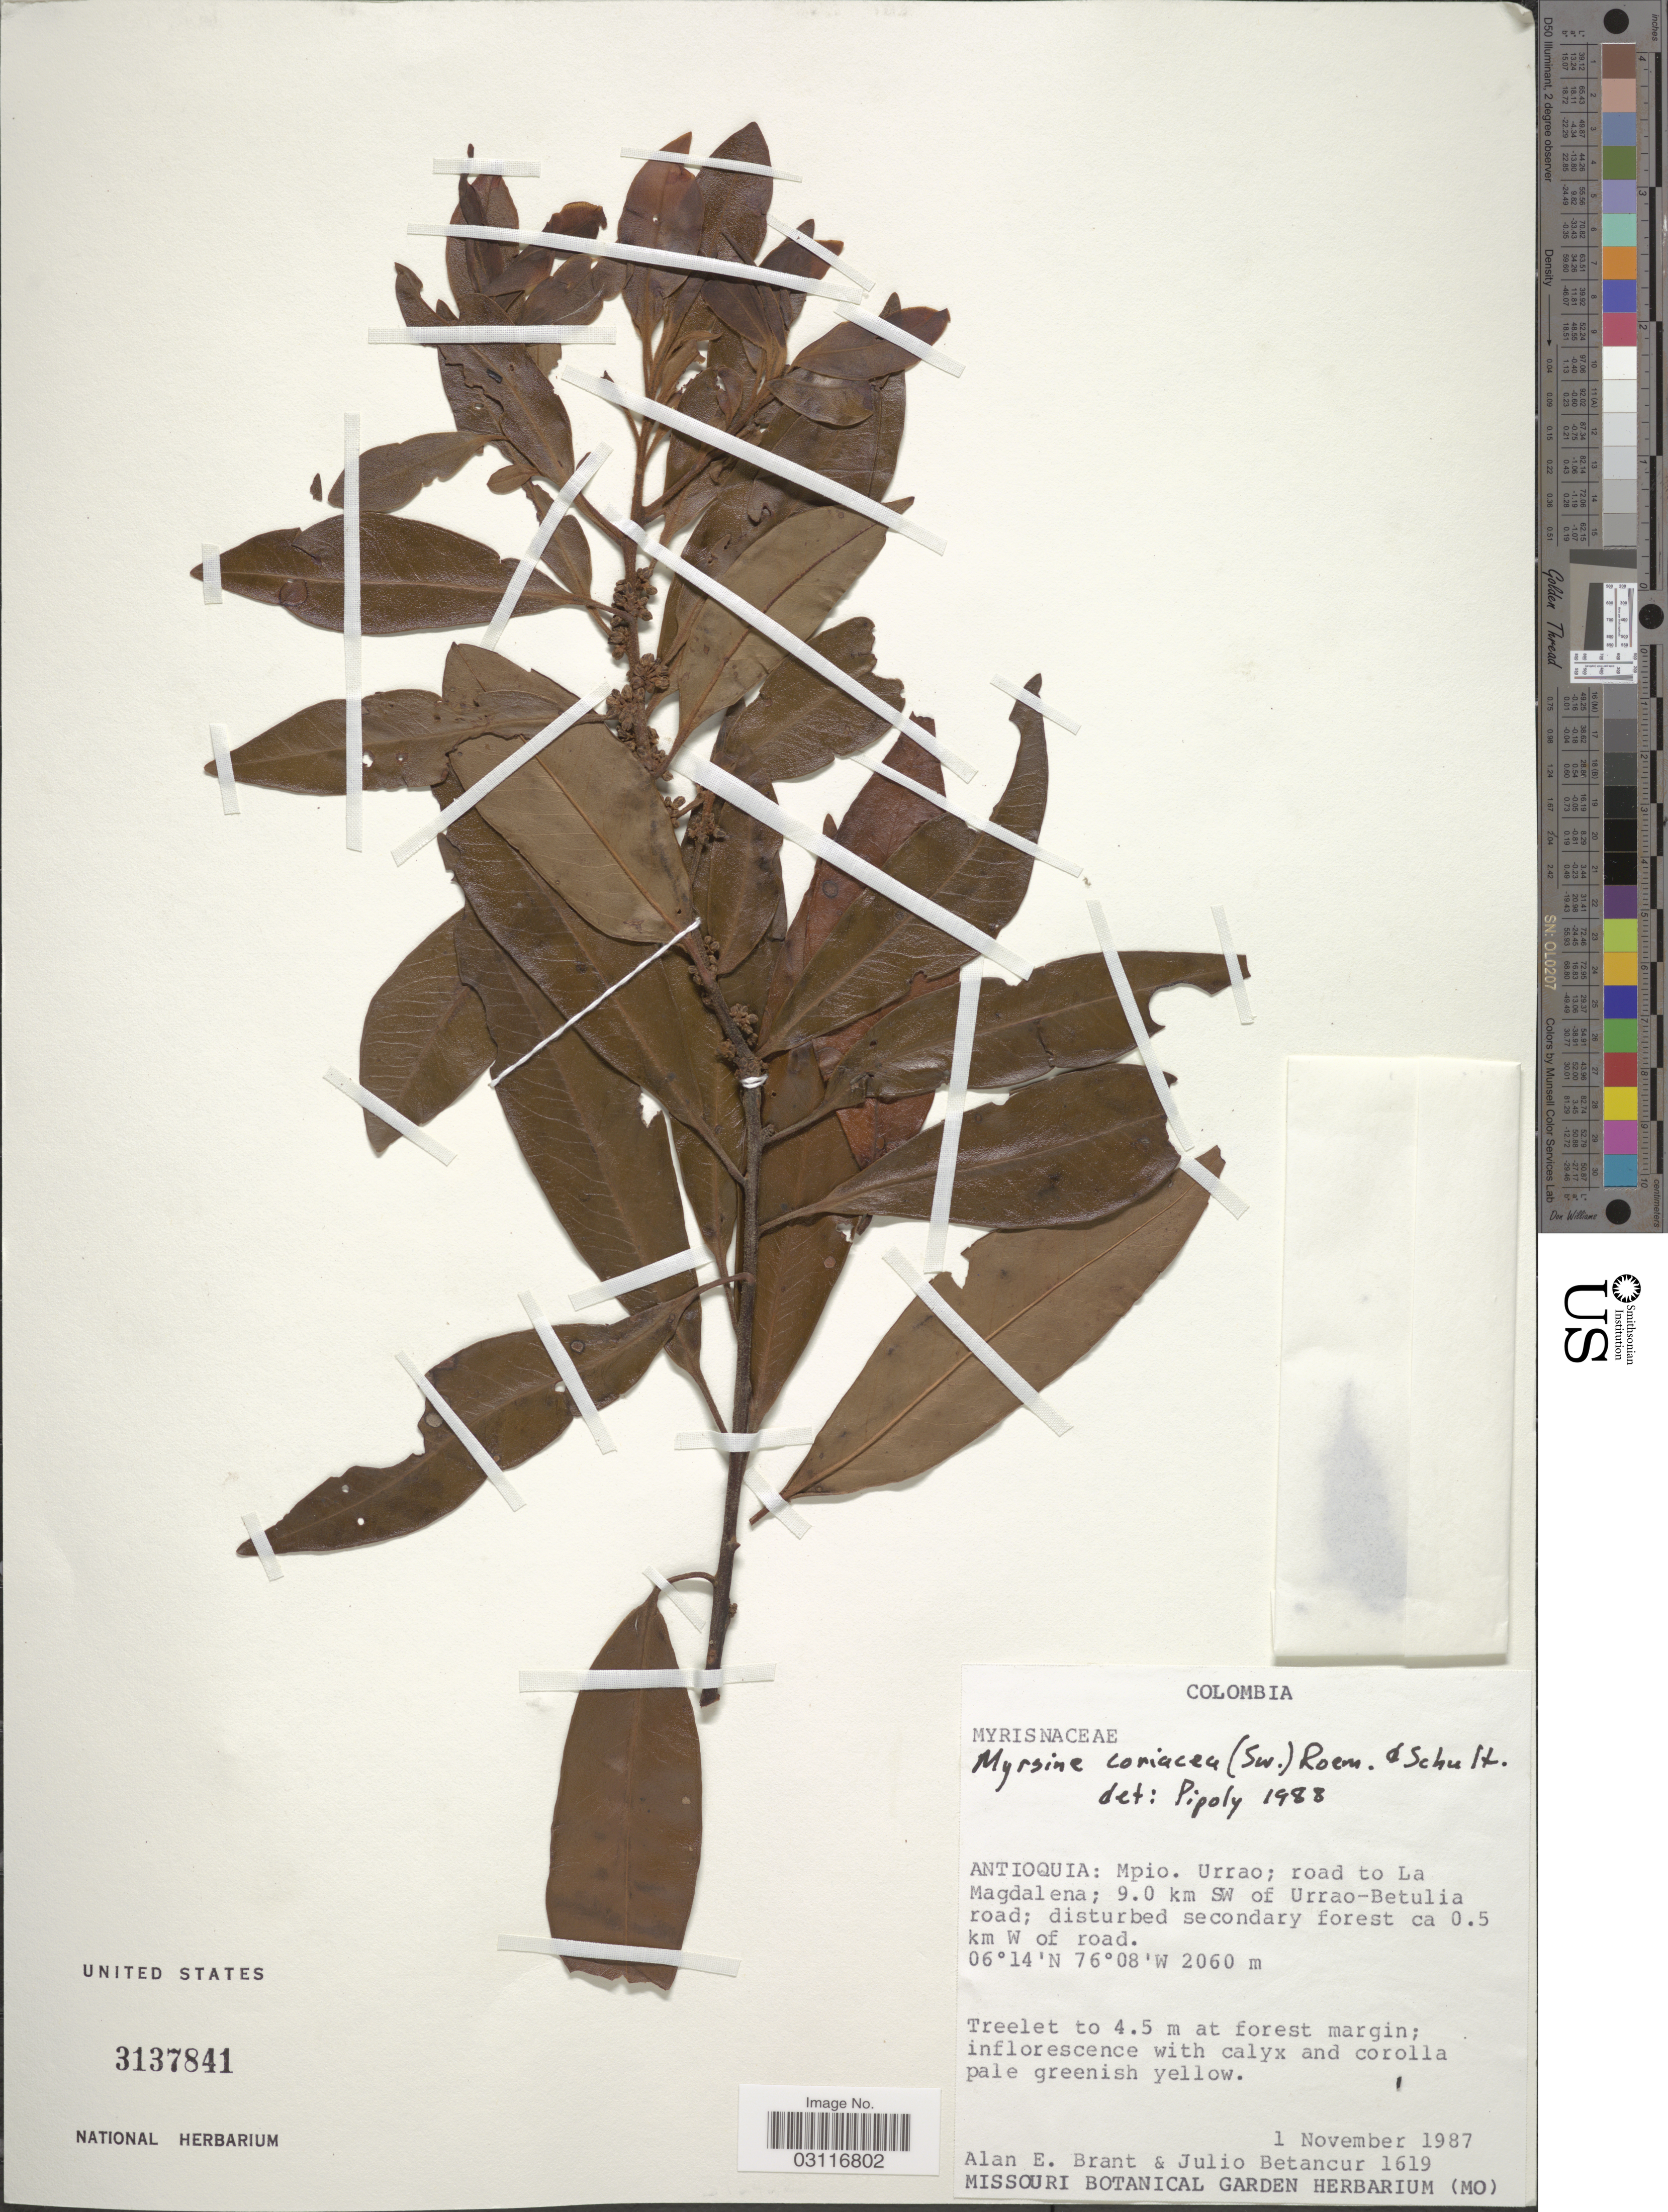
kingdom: Plantae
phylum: Tracheophyta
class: Magnoliopsida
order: Ericales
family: Primulaceae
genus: Myrsine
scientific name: Myrsine coriacea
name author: (Sw.) R. Br. ex Roem. & Schult.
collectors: A. Brant & J. Betancur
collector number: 1619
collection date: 1987-11-01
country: Colombia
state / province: Antioquia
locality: Mpio. Urrao; road to La Magdalena; 9.0 km SW of Urrao-Betulia road.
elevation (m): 2060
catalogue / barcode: US 3137841